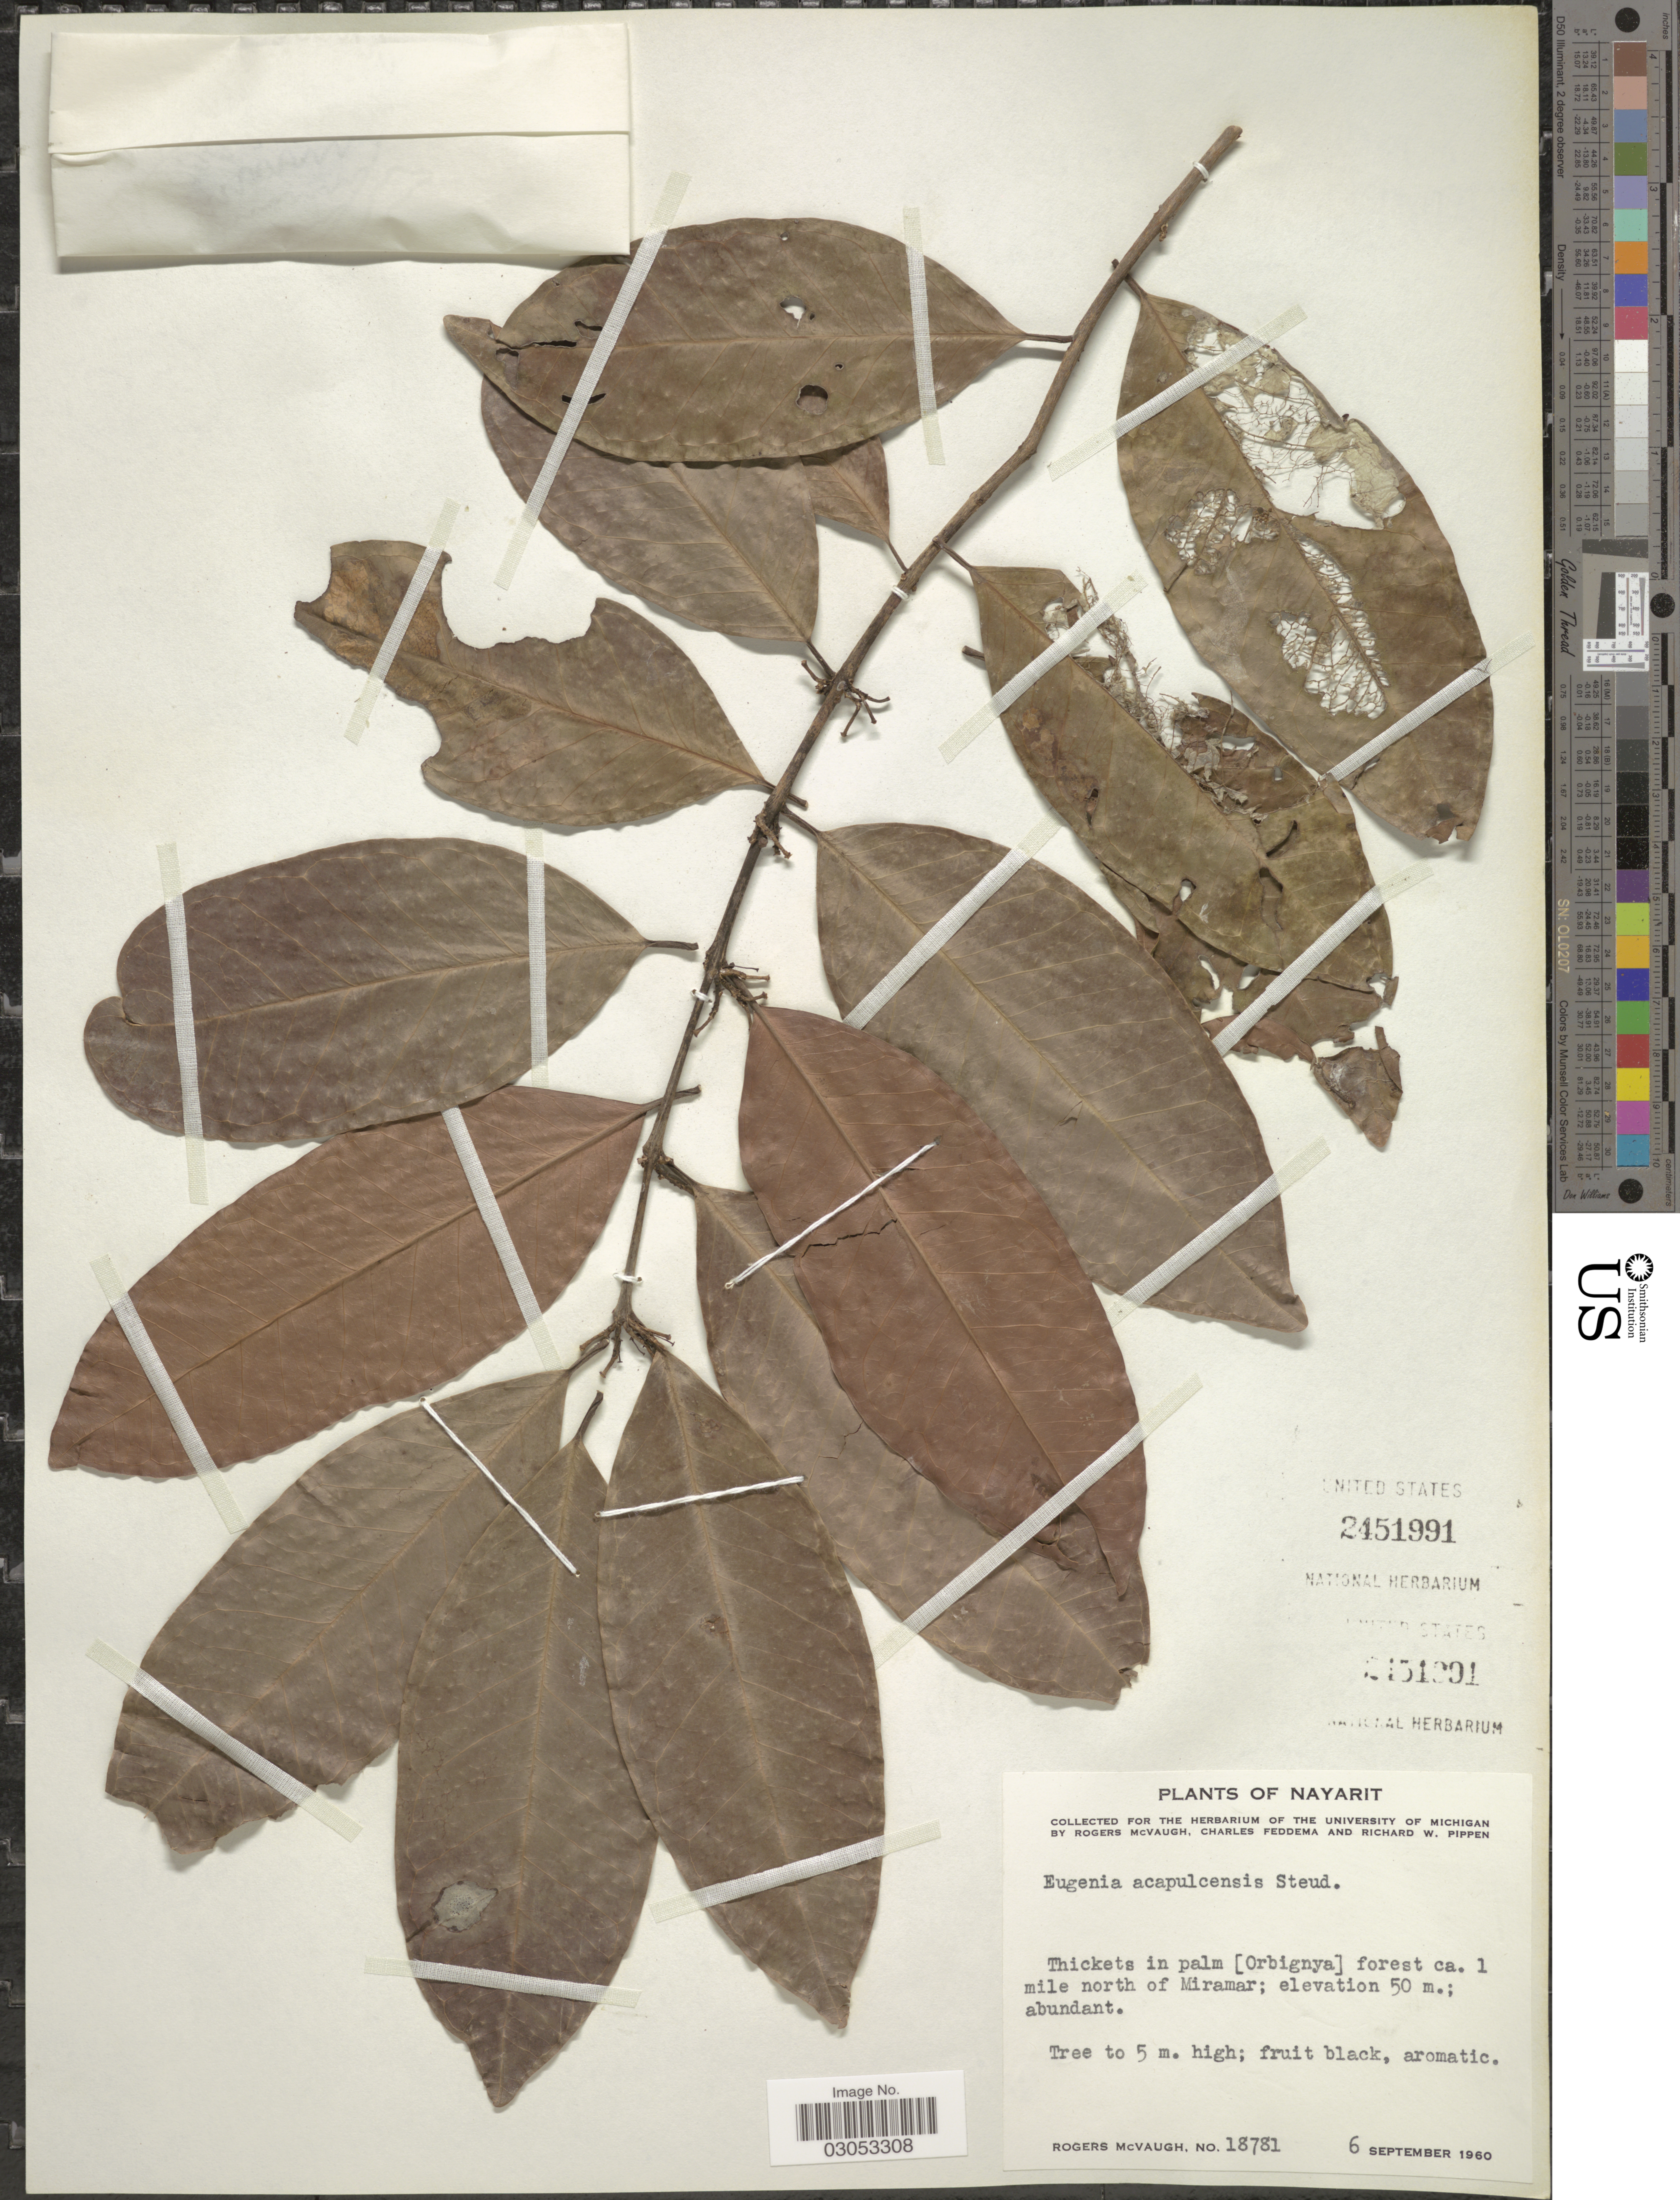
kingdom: Plantae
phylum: Tracheophyta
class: Magnoliopsida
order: Myrtales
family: Myrtaceae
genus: Eugenia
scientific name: Eugenia acapulcensis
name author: Steud.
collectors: R. McVaugh, C. Feddema & R. W. Pippen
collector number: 18781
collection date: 1960-09-06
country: Mexico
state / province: Nayarit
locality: Thickets in palm [Orbignya] forest ca. 1 mile north of Miramar.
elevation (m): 50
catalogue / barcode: US 2451991